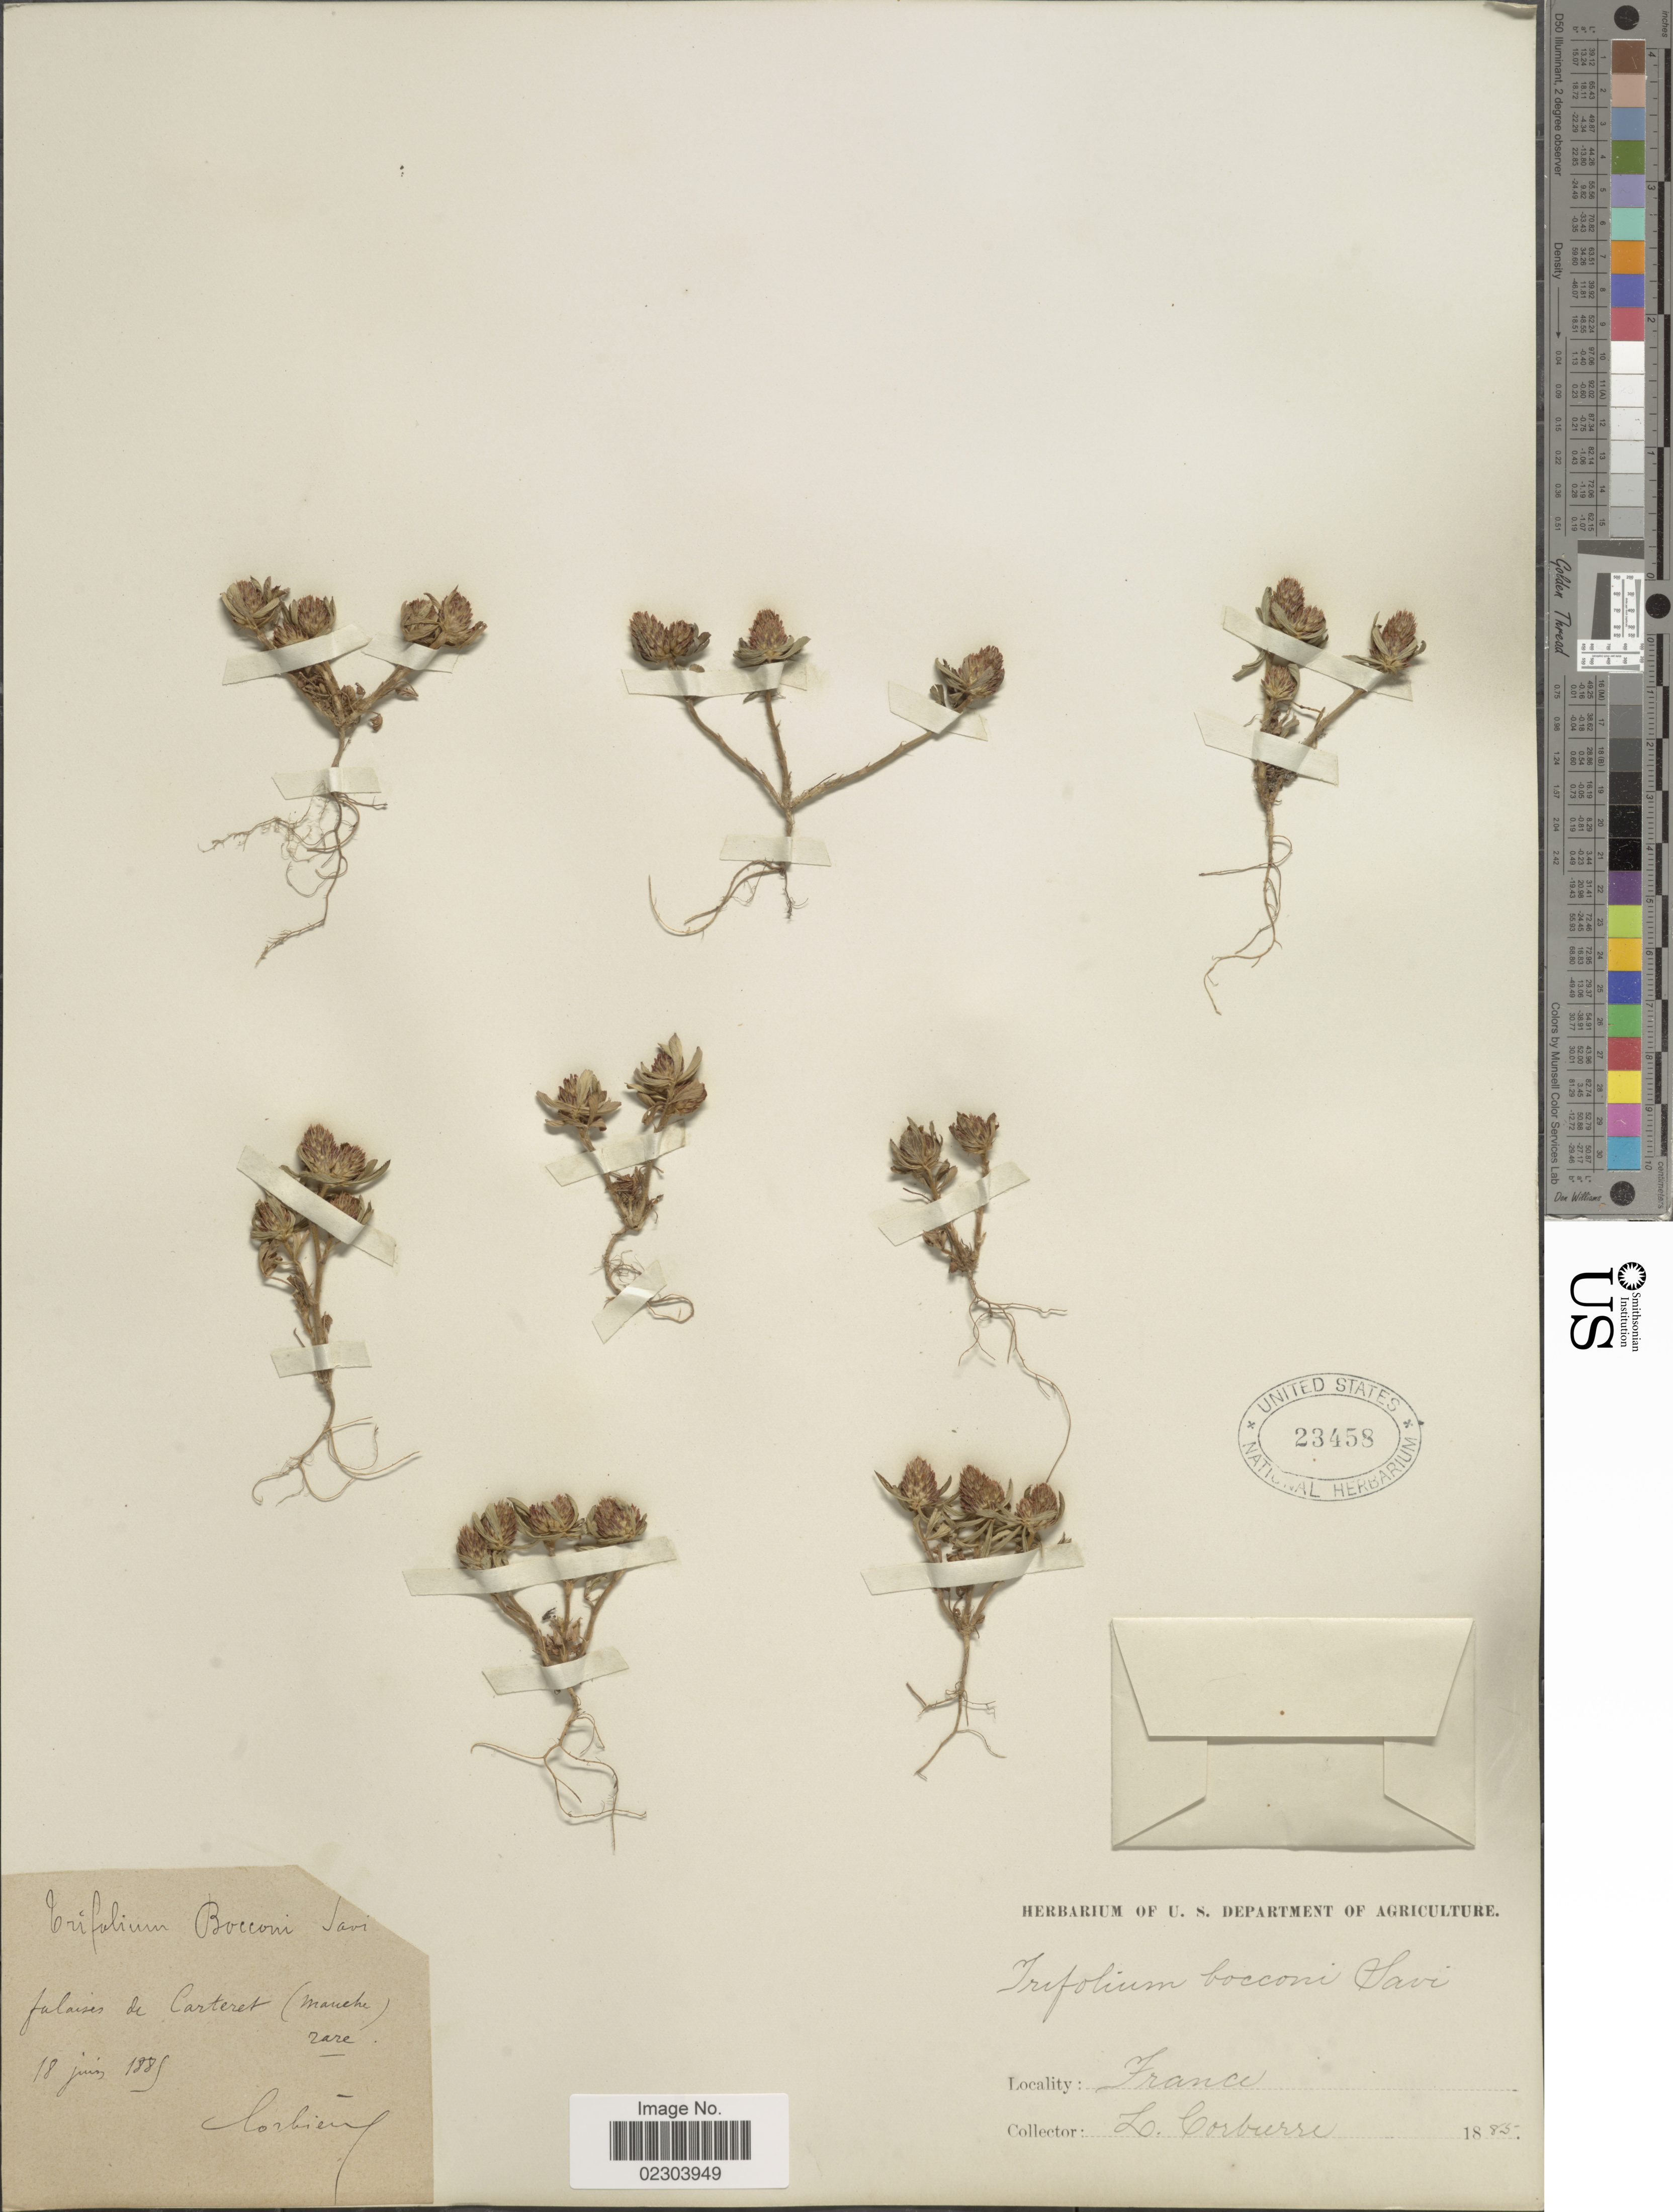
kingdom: Plantae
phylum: Tracheophyta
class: Magnoliopsida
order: Fabales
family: Fabaceae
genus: Trifolium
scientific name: Trifolium bocconei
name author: Savi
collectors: L. Corbière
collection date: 1889-06-18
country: France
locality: Fulaises de Carteret (Manche) [interpreted]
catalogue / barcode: US 23458